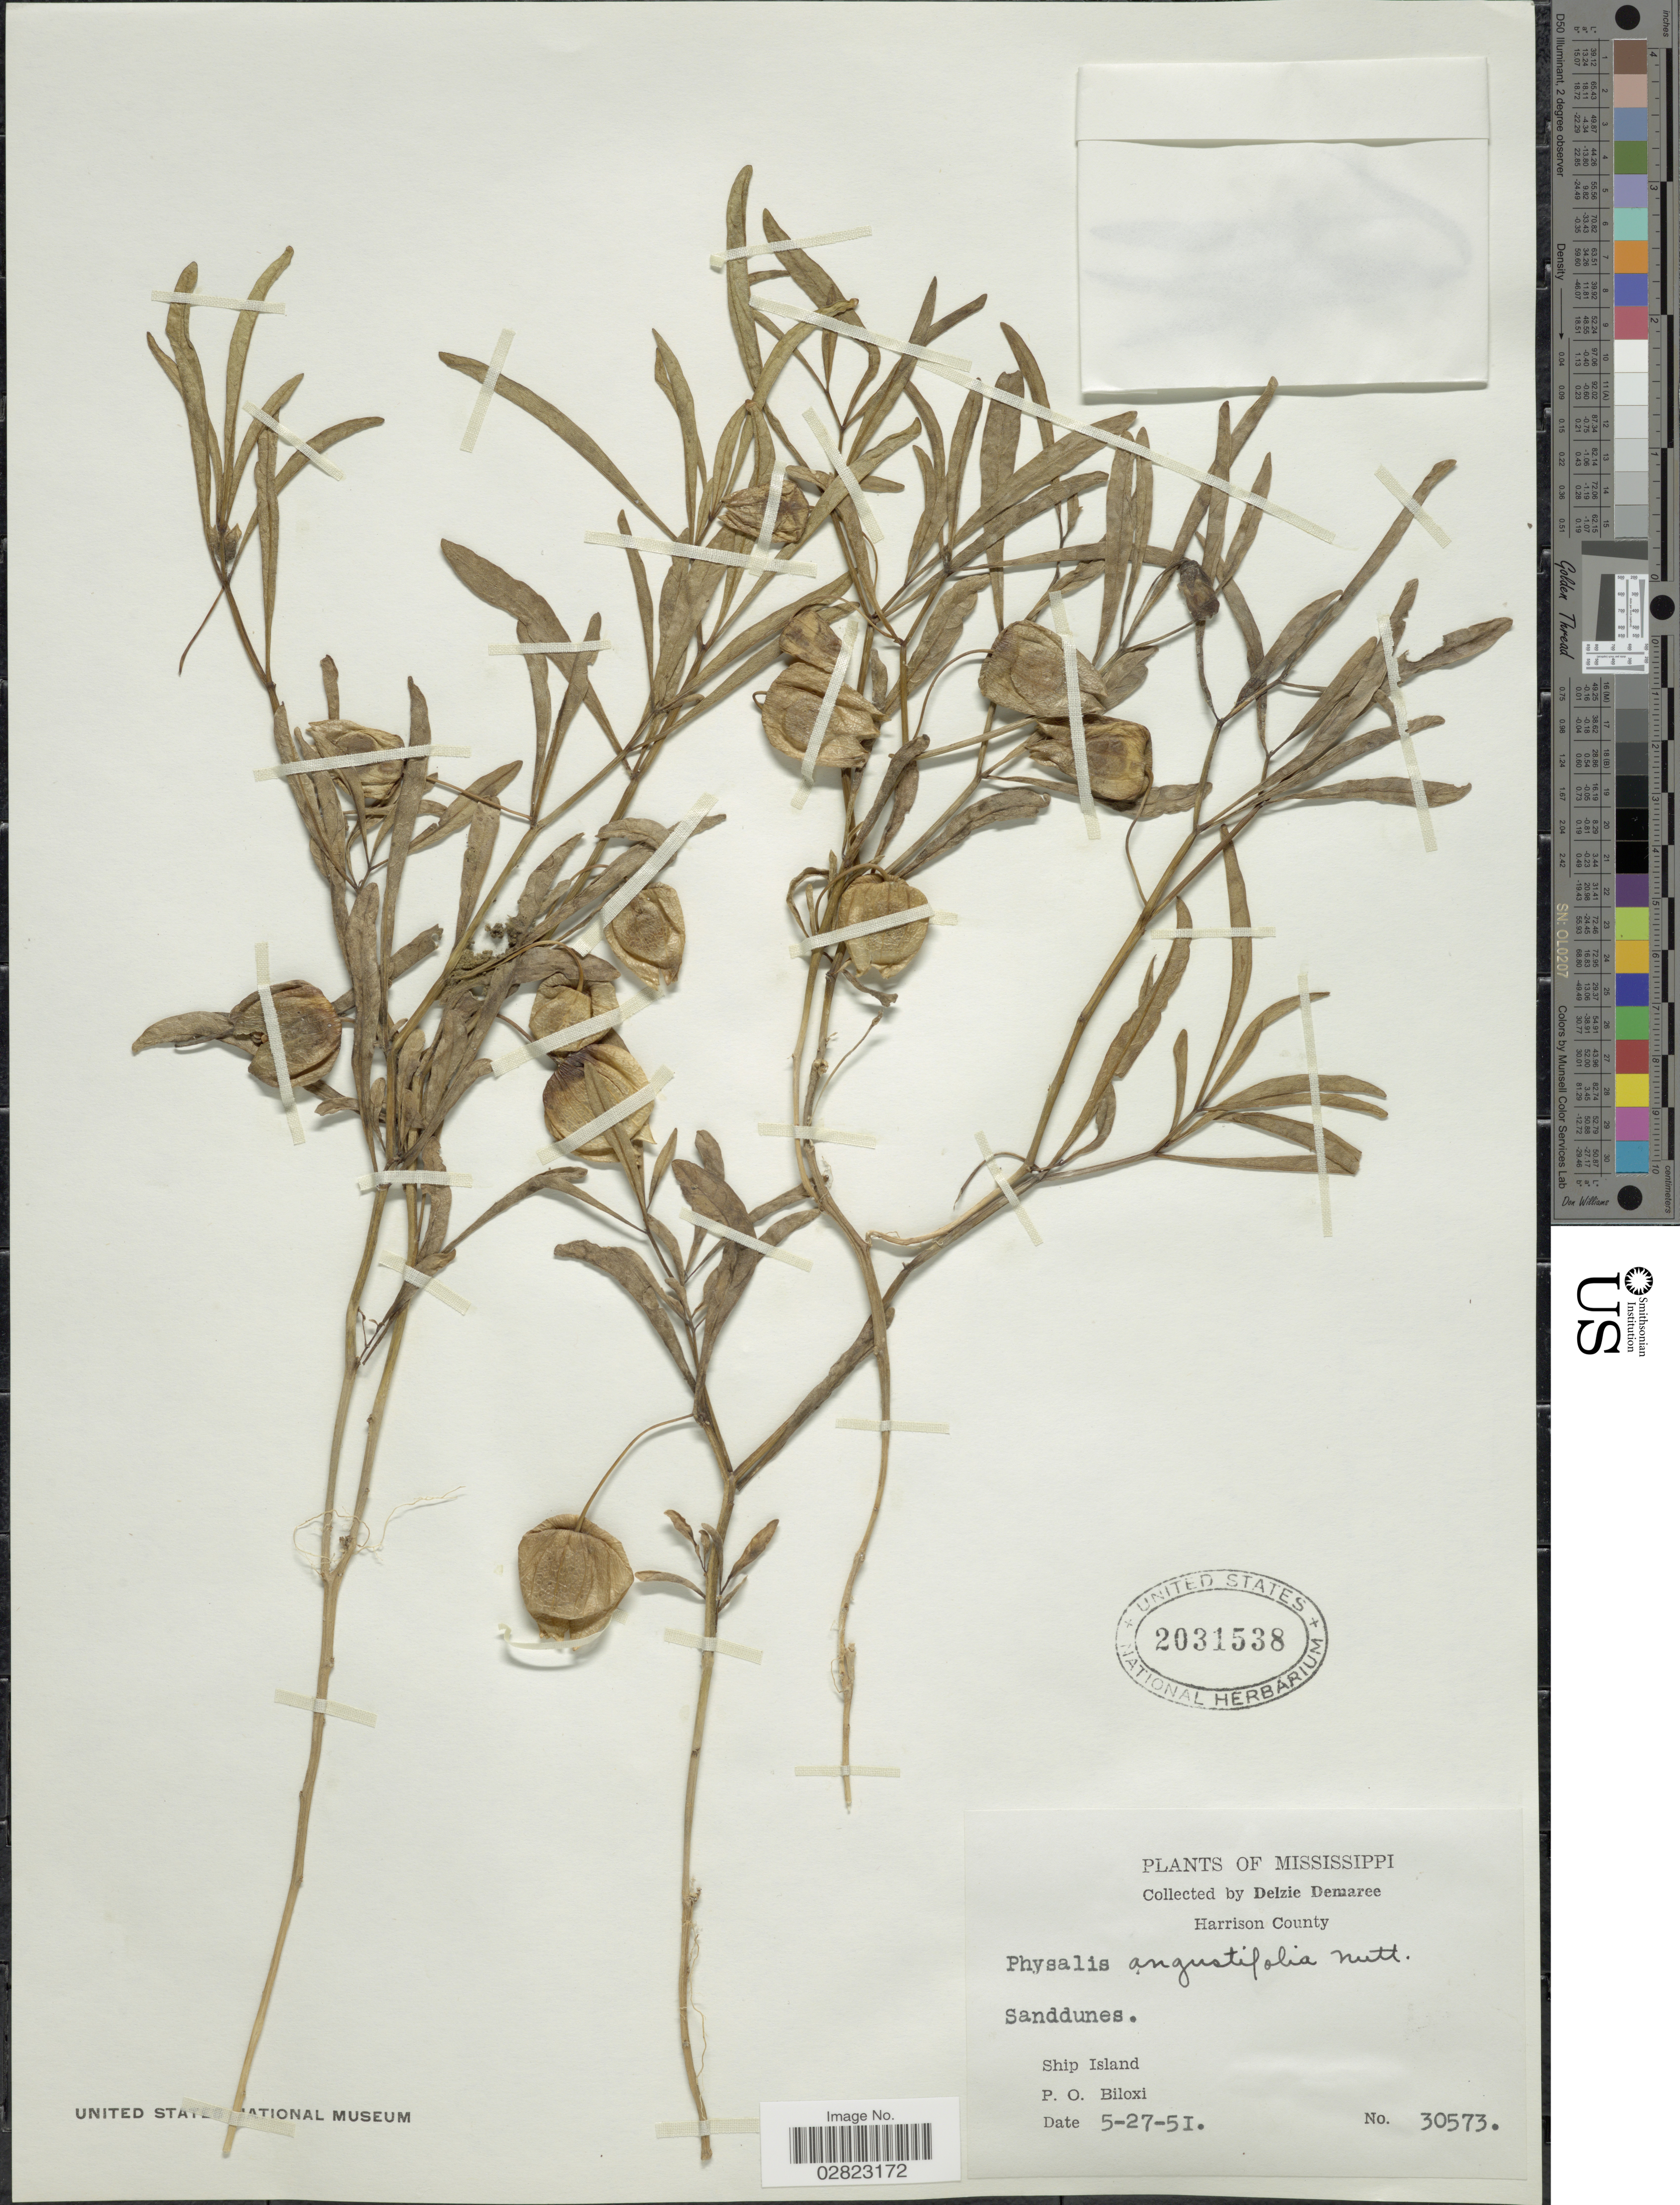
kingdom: Plantae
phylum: Tracheophyta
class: Magnoliopsida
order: Solanales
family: Solanaceae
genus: Physalis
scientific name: Physalis angustifolia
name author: Nutt.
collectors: D. Demaree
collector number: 30573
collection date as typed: Transcribed d/m/y: 27/5/51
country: United States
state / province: Mississippi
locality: Harrison County. Ship Island. P.O. Biloxi.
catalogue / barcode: US 2031538